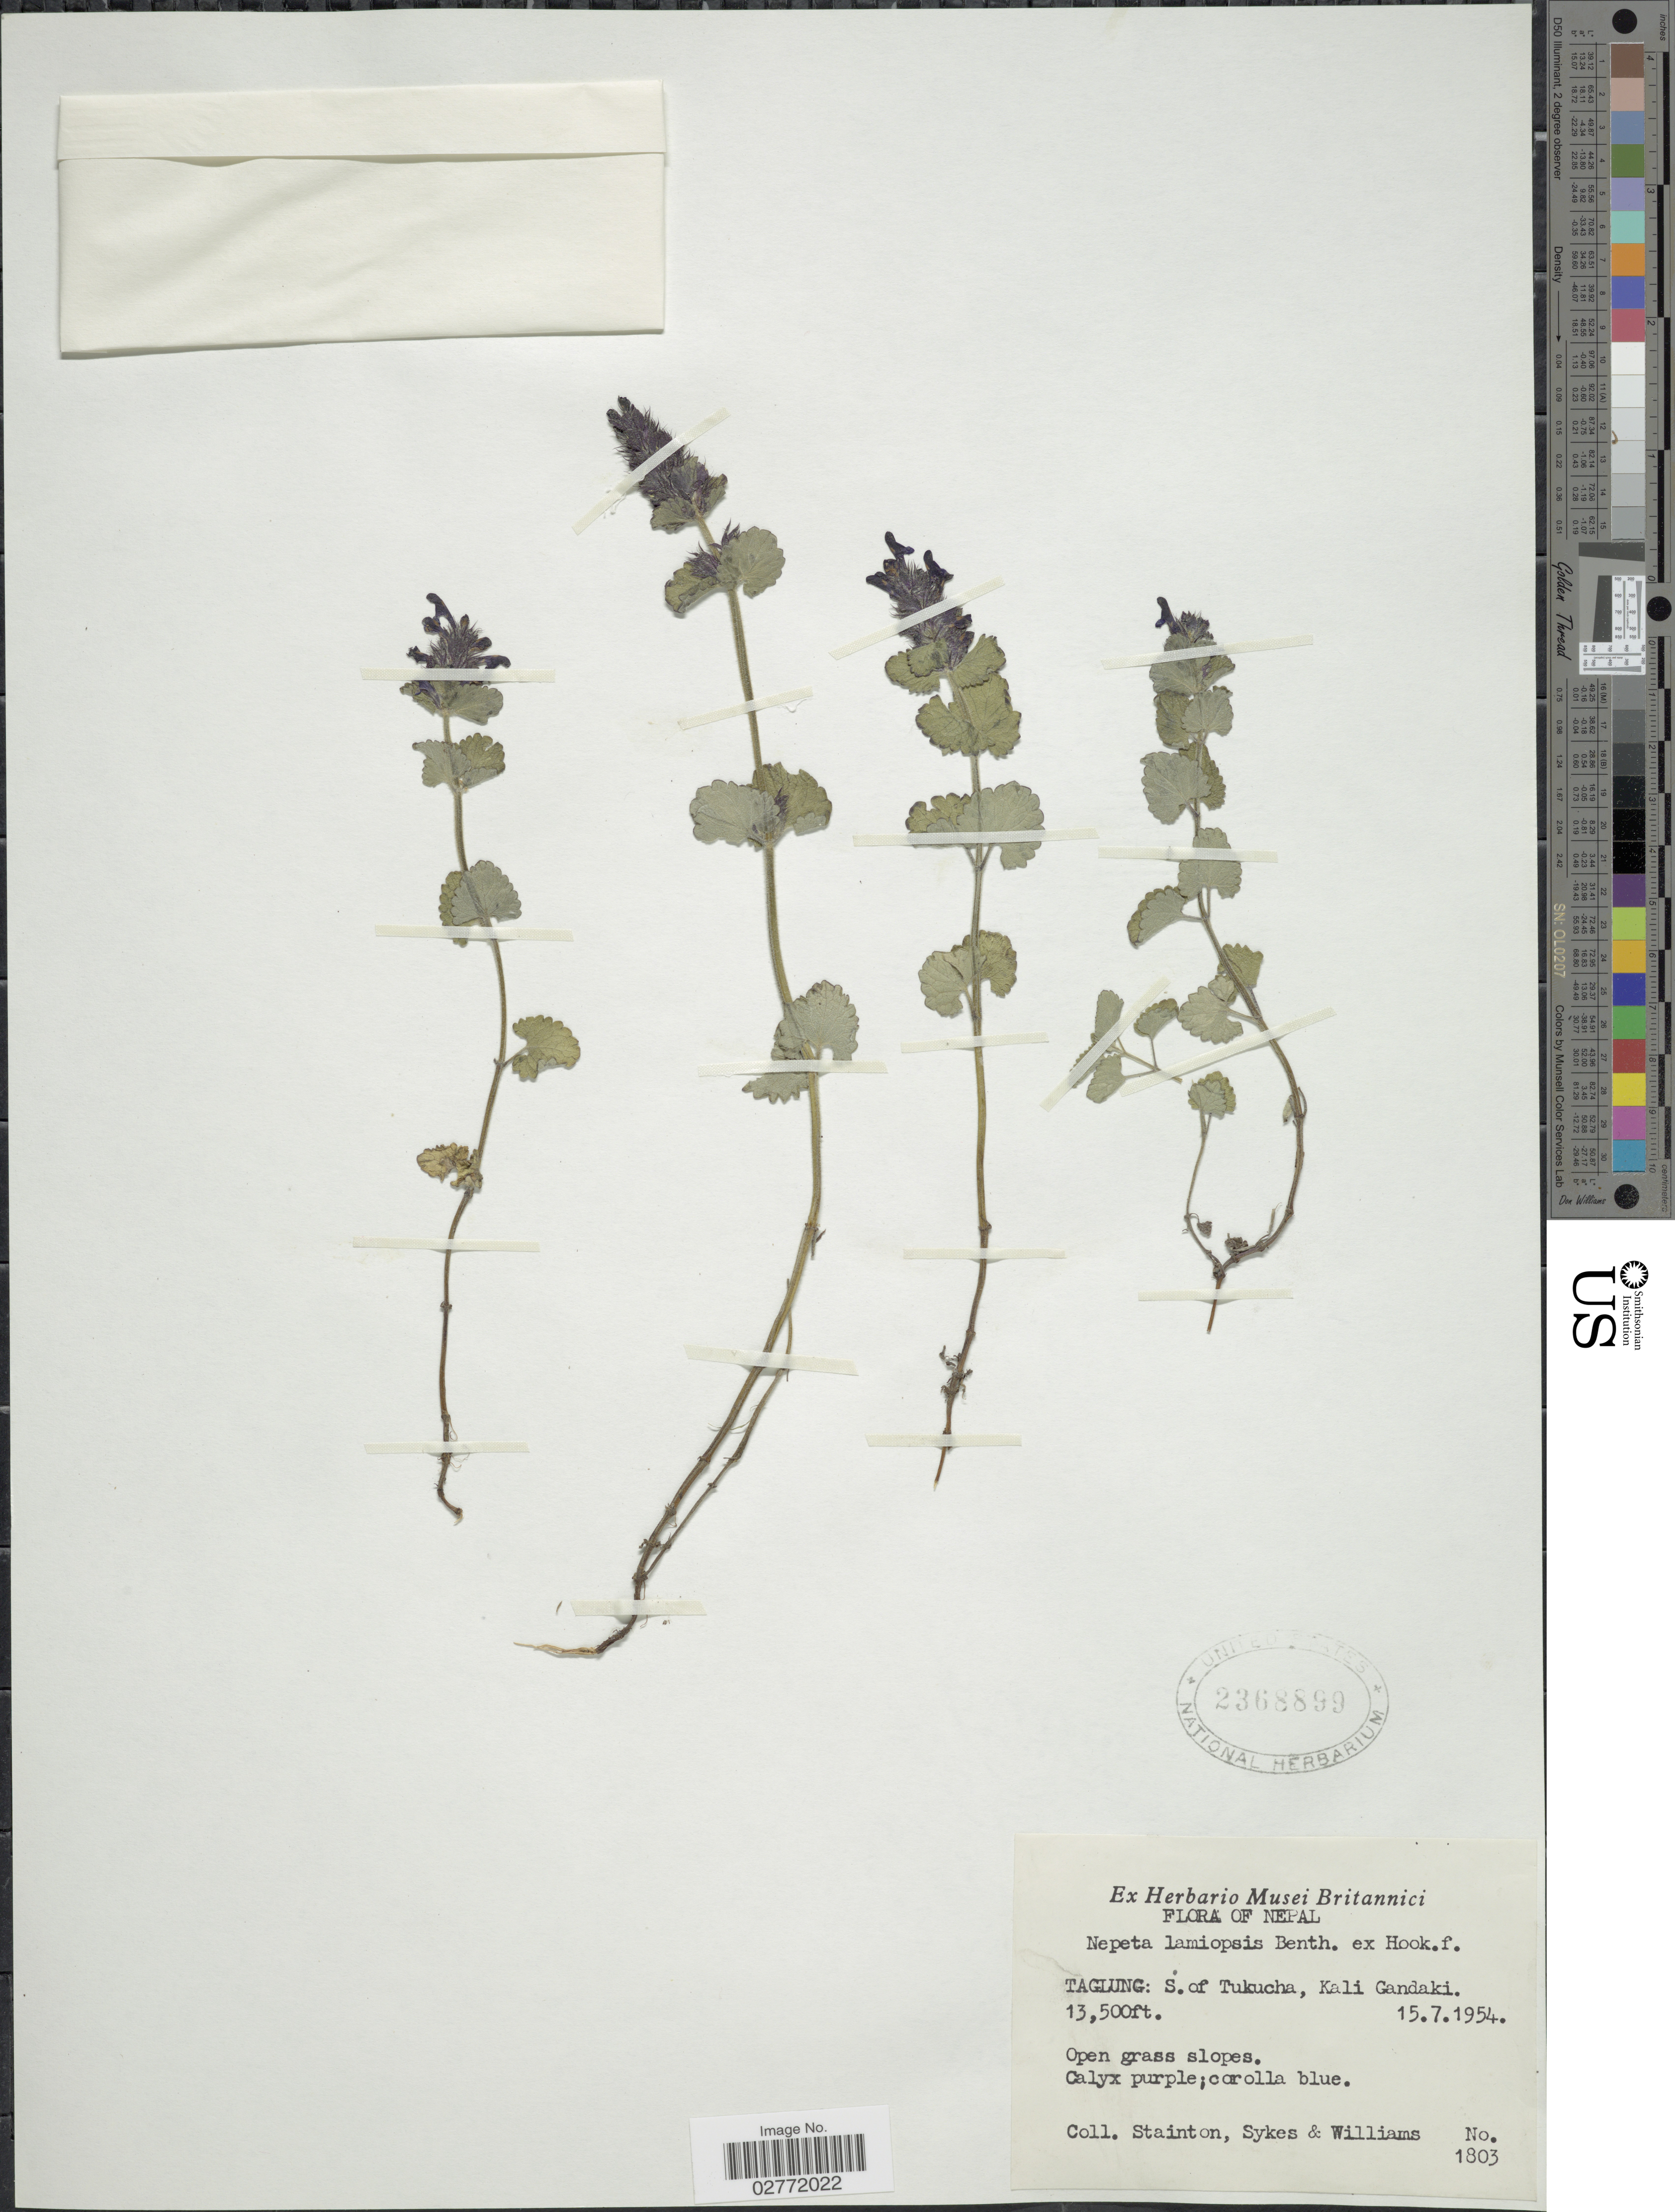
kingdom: Plantae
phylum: Tracheophyta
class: Magnoliopsida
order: Lamiales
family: Lamiaceae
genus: Nepeta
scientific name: Nepeta lamiopsis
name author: Benth. ex Hook. f.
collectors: -. Stainton, Sykes, -- & -- Williams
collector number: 1803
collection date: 1954-07-15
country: Nepal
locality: Taglung, S. of Tukucha, Kali Gandaki.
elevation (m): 4115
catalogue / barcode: US 2368899